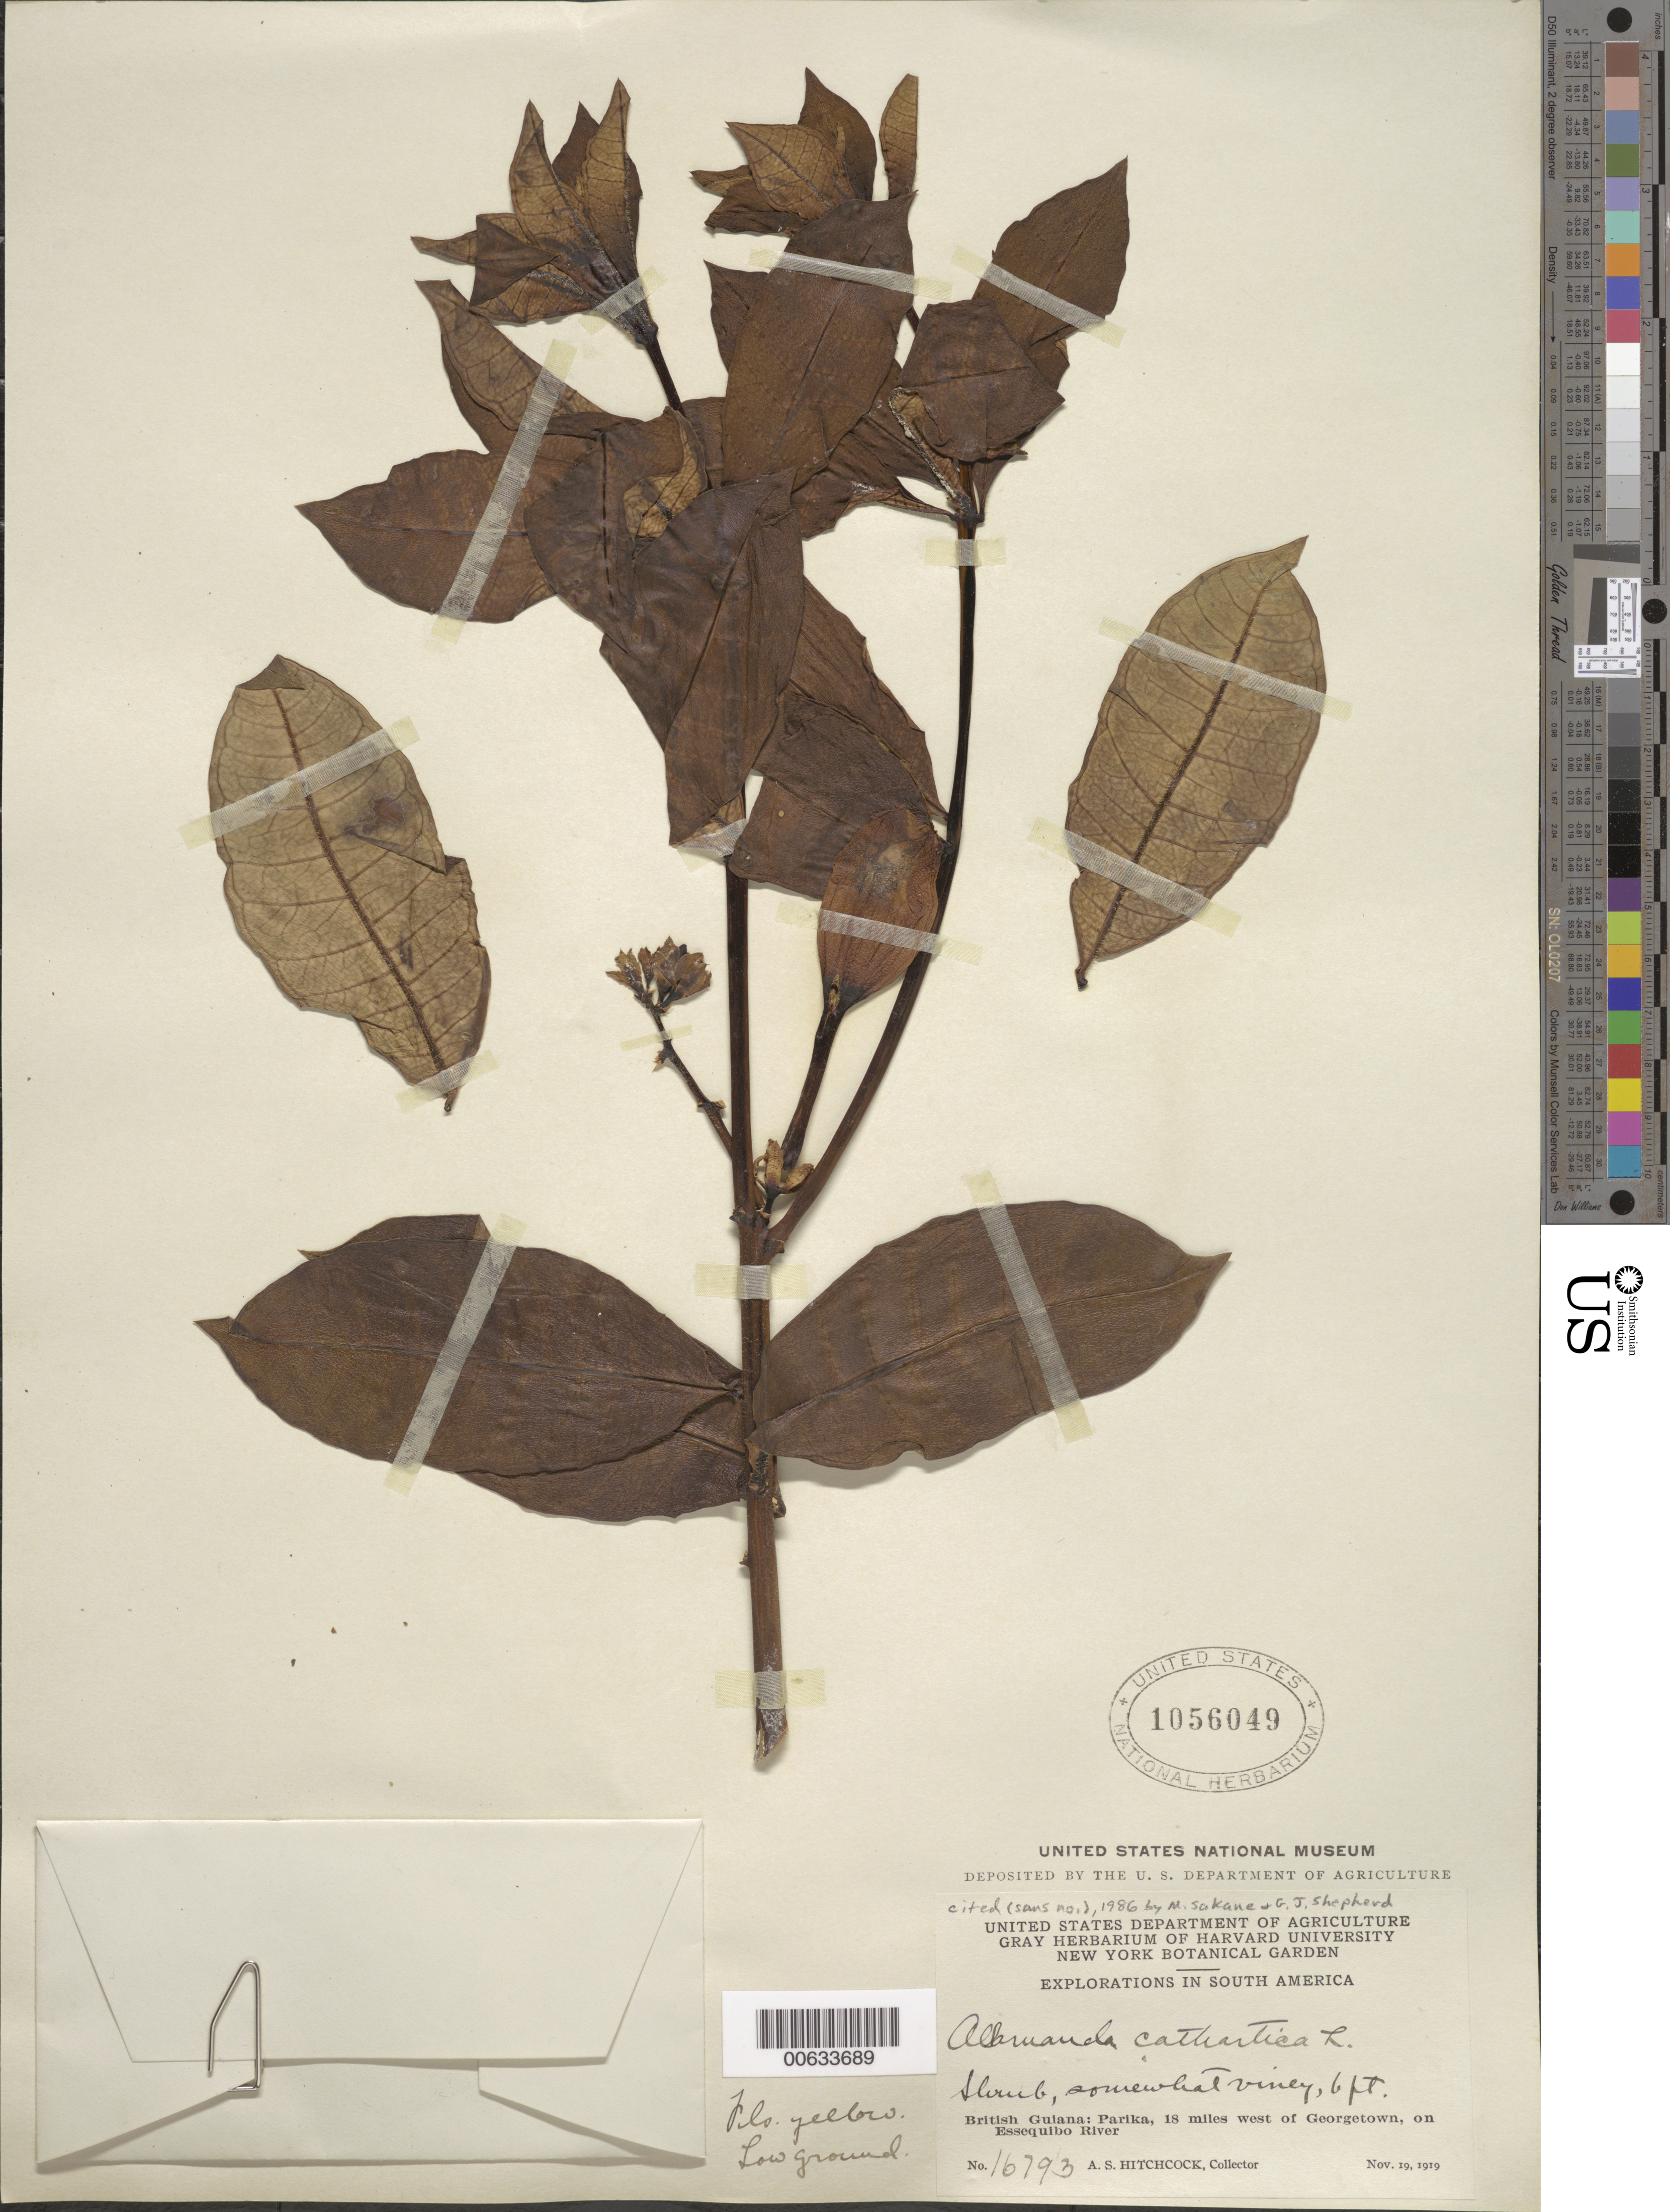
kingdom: Plantae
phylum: Tracheophyta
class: Magnoliopsida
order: Gentianales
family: Apocynaceae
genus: Allamanda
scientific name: Allamanda cathartica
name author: L.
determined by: Sakane, M.; Shepherd, G. J.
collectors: A. S. Hitchcock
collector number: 16793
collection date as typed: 19-Nov-19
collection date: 1919-11-19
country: Guyana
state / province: Essequibo Isl-W. Demerara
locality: Parika, 18 mi. W of Georgetown, on Essequibo R.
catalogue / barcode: US 1056049